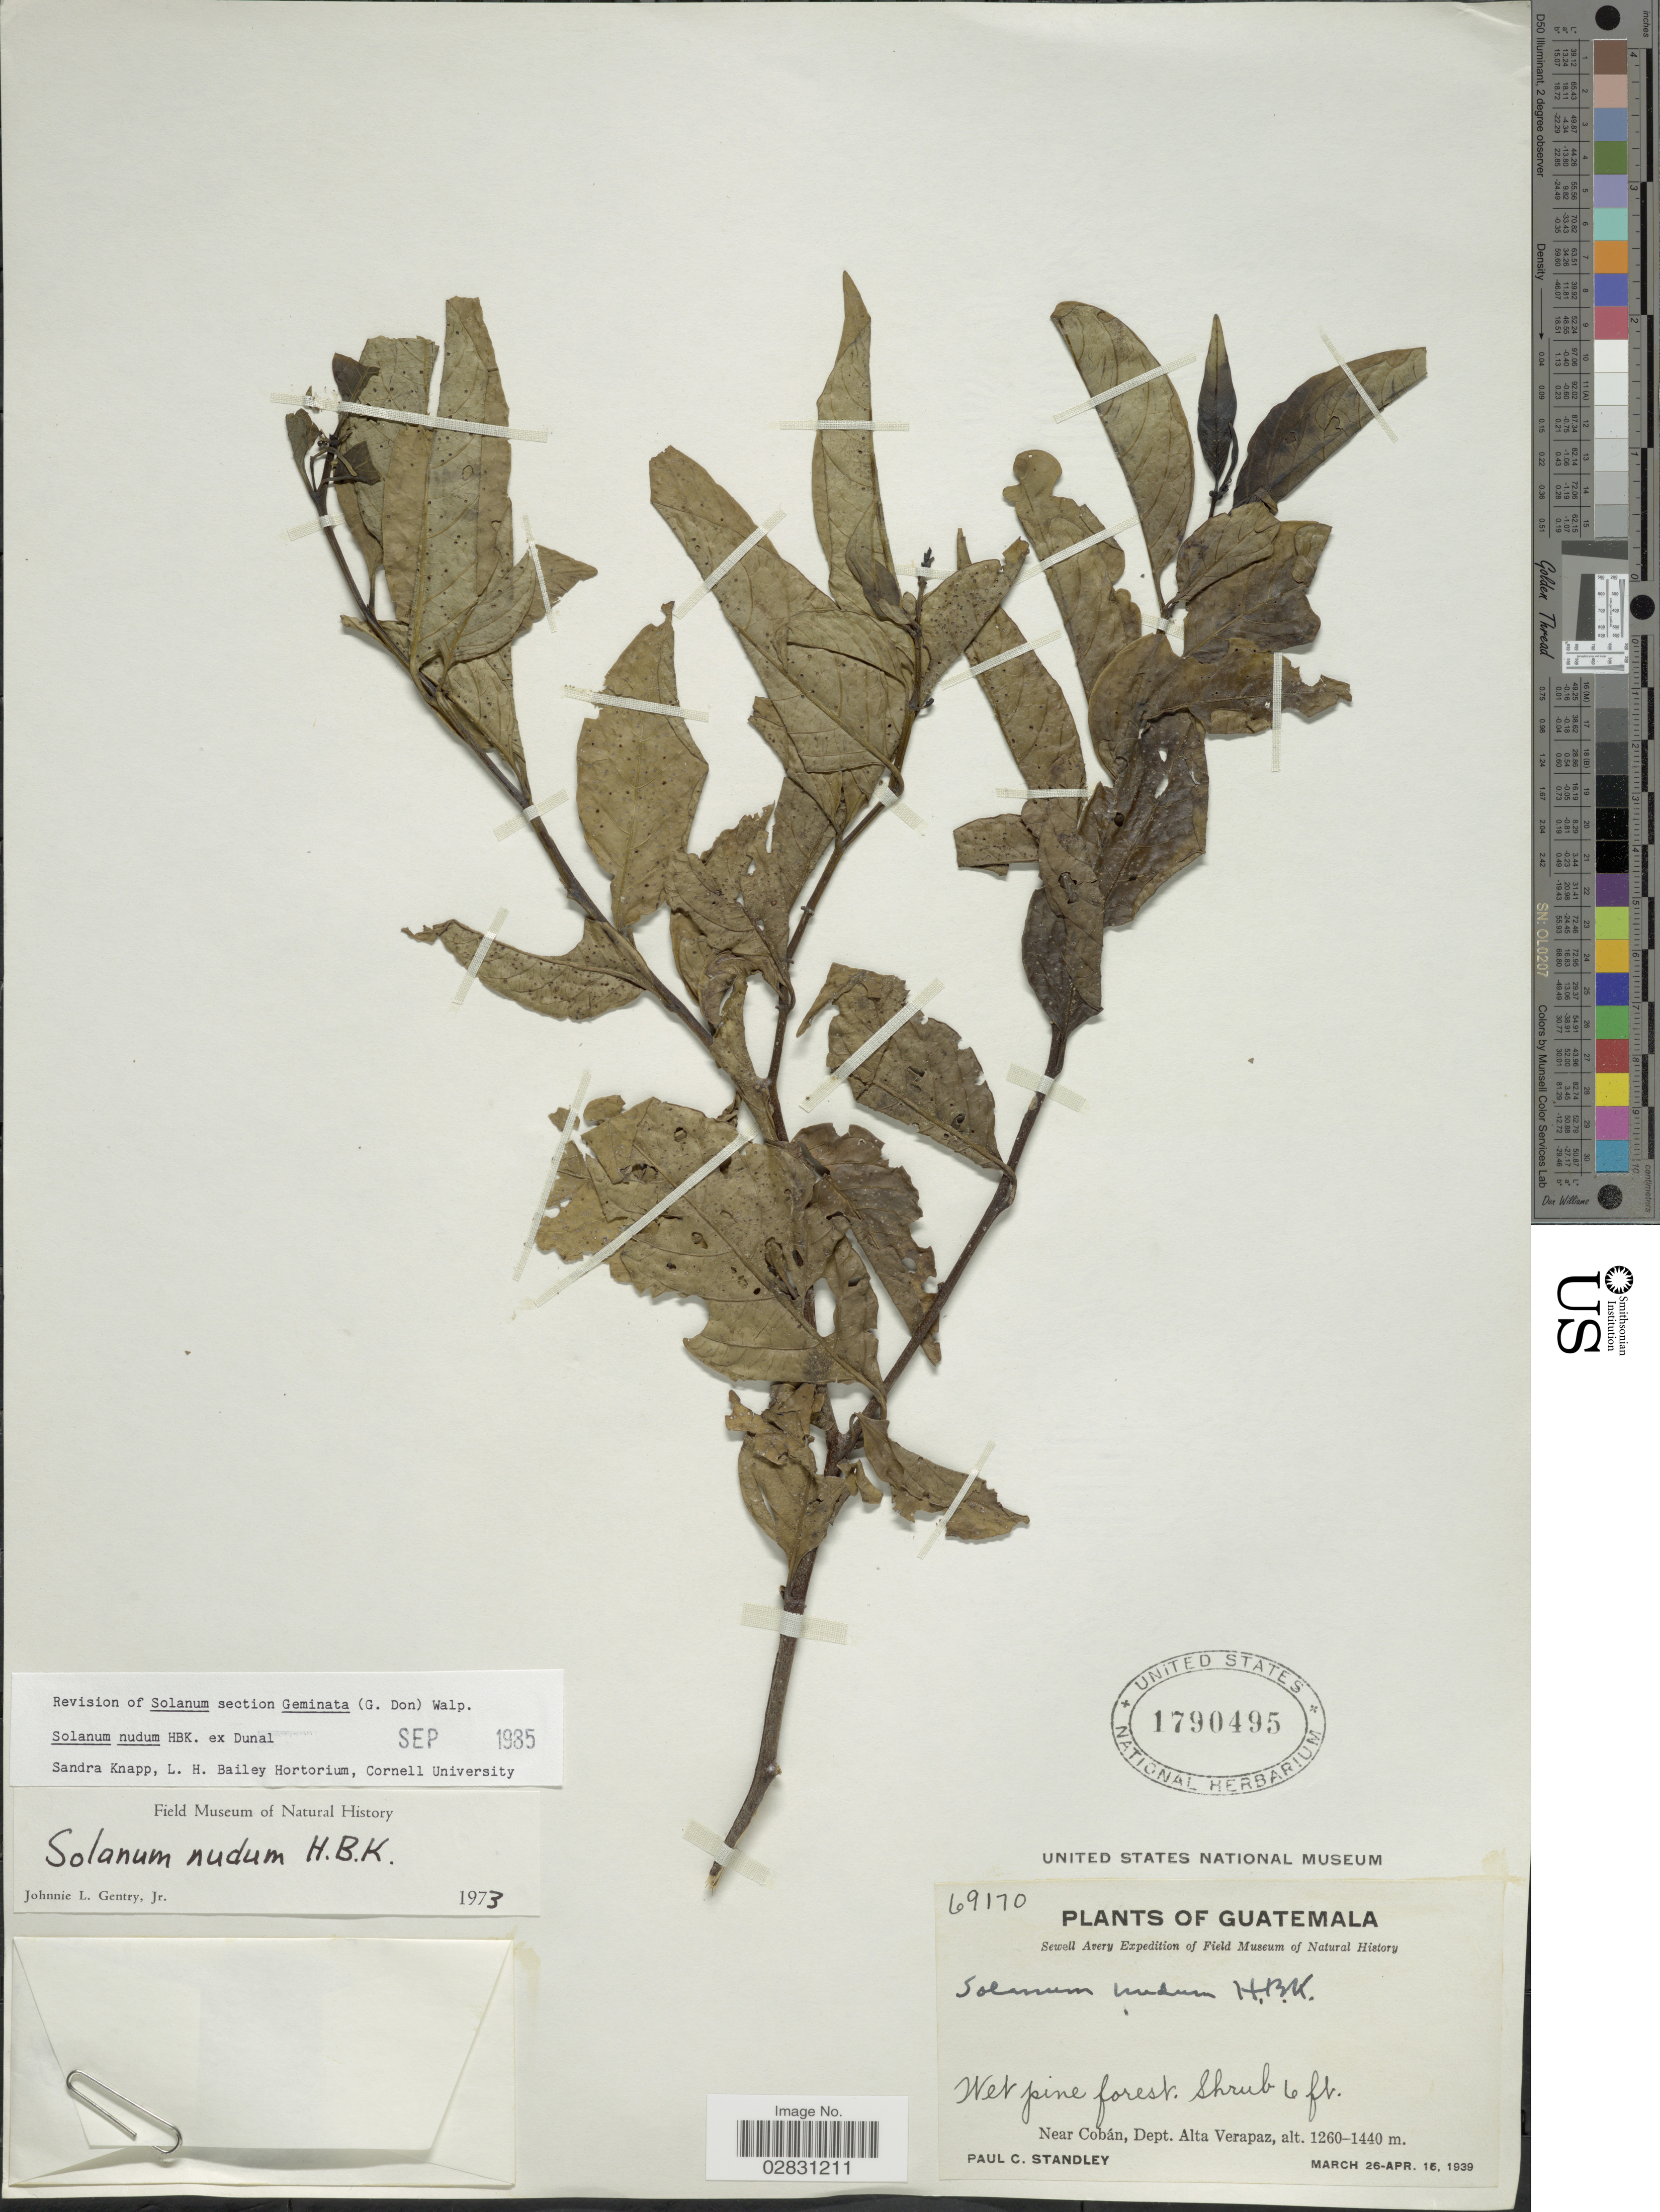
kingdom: Plantae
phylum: Tracheophyta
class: Magnoliopsida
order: Solanales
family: Solanaceae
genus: Solanum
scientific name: Solanum nudum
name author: Humb. & Bonpl. ex Dunal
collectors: P. C. Standley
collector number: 69170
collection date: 1939-03-26/1939-04-15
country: Guatemala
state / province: Alta Verapaz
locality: Near Cobán, Dept. Alta Verapaz.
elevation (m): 1260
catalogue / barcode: US 1790495